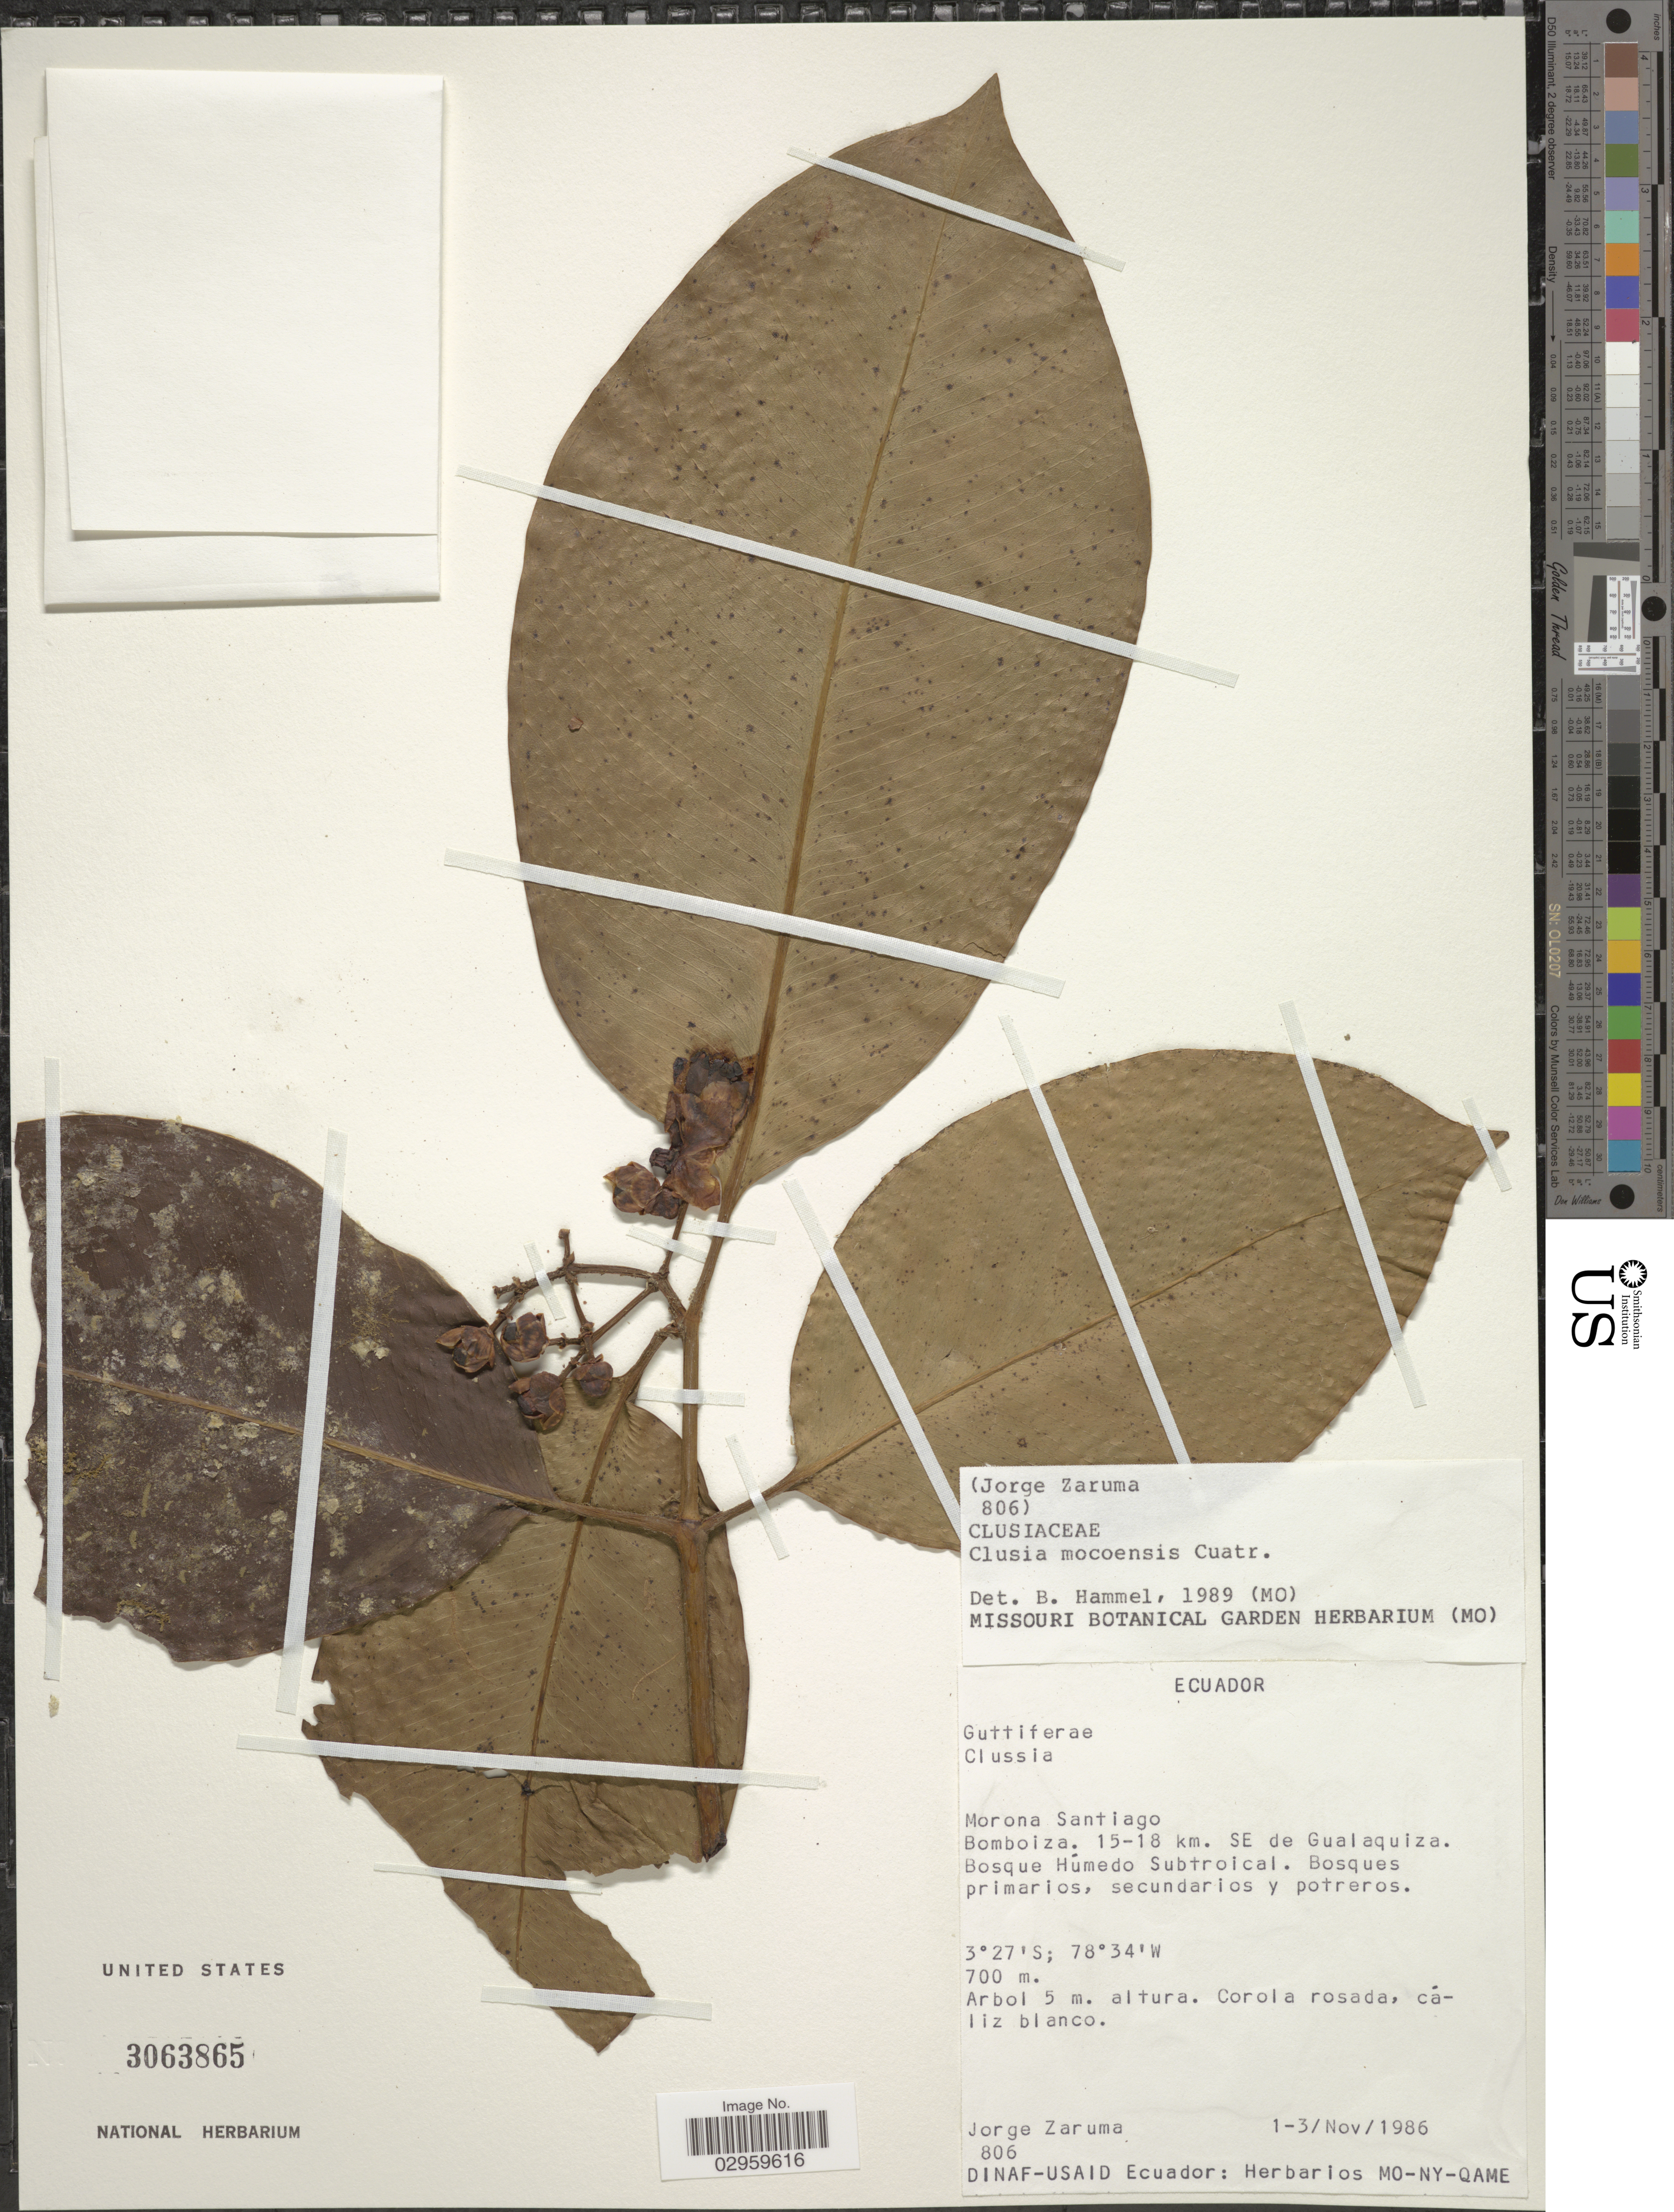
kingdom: Plantae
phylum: Tracheophyta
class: Magnoliopsida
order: Malpighiales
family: Clusiaceae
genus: Clusia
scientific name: Clusia mocoensis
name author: Cuatrec.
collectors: J. Zaruma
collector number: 806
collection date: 1986-11-01/1986-11-03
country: Ecuador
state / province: Morona-Santiago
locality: Bomboiza. 15-18 km. SE de Gualaquiza.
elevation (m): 700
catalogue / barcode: US 3063865